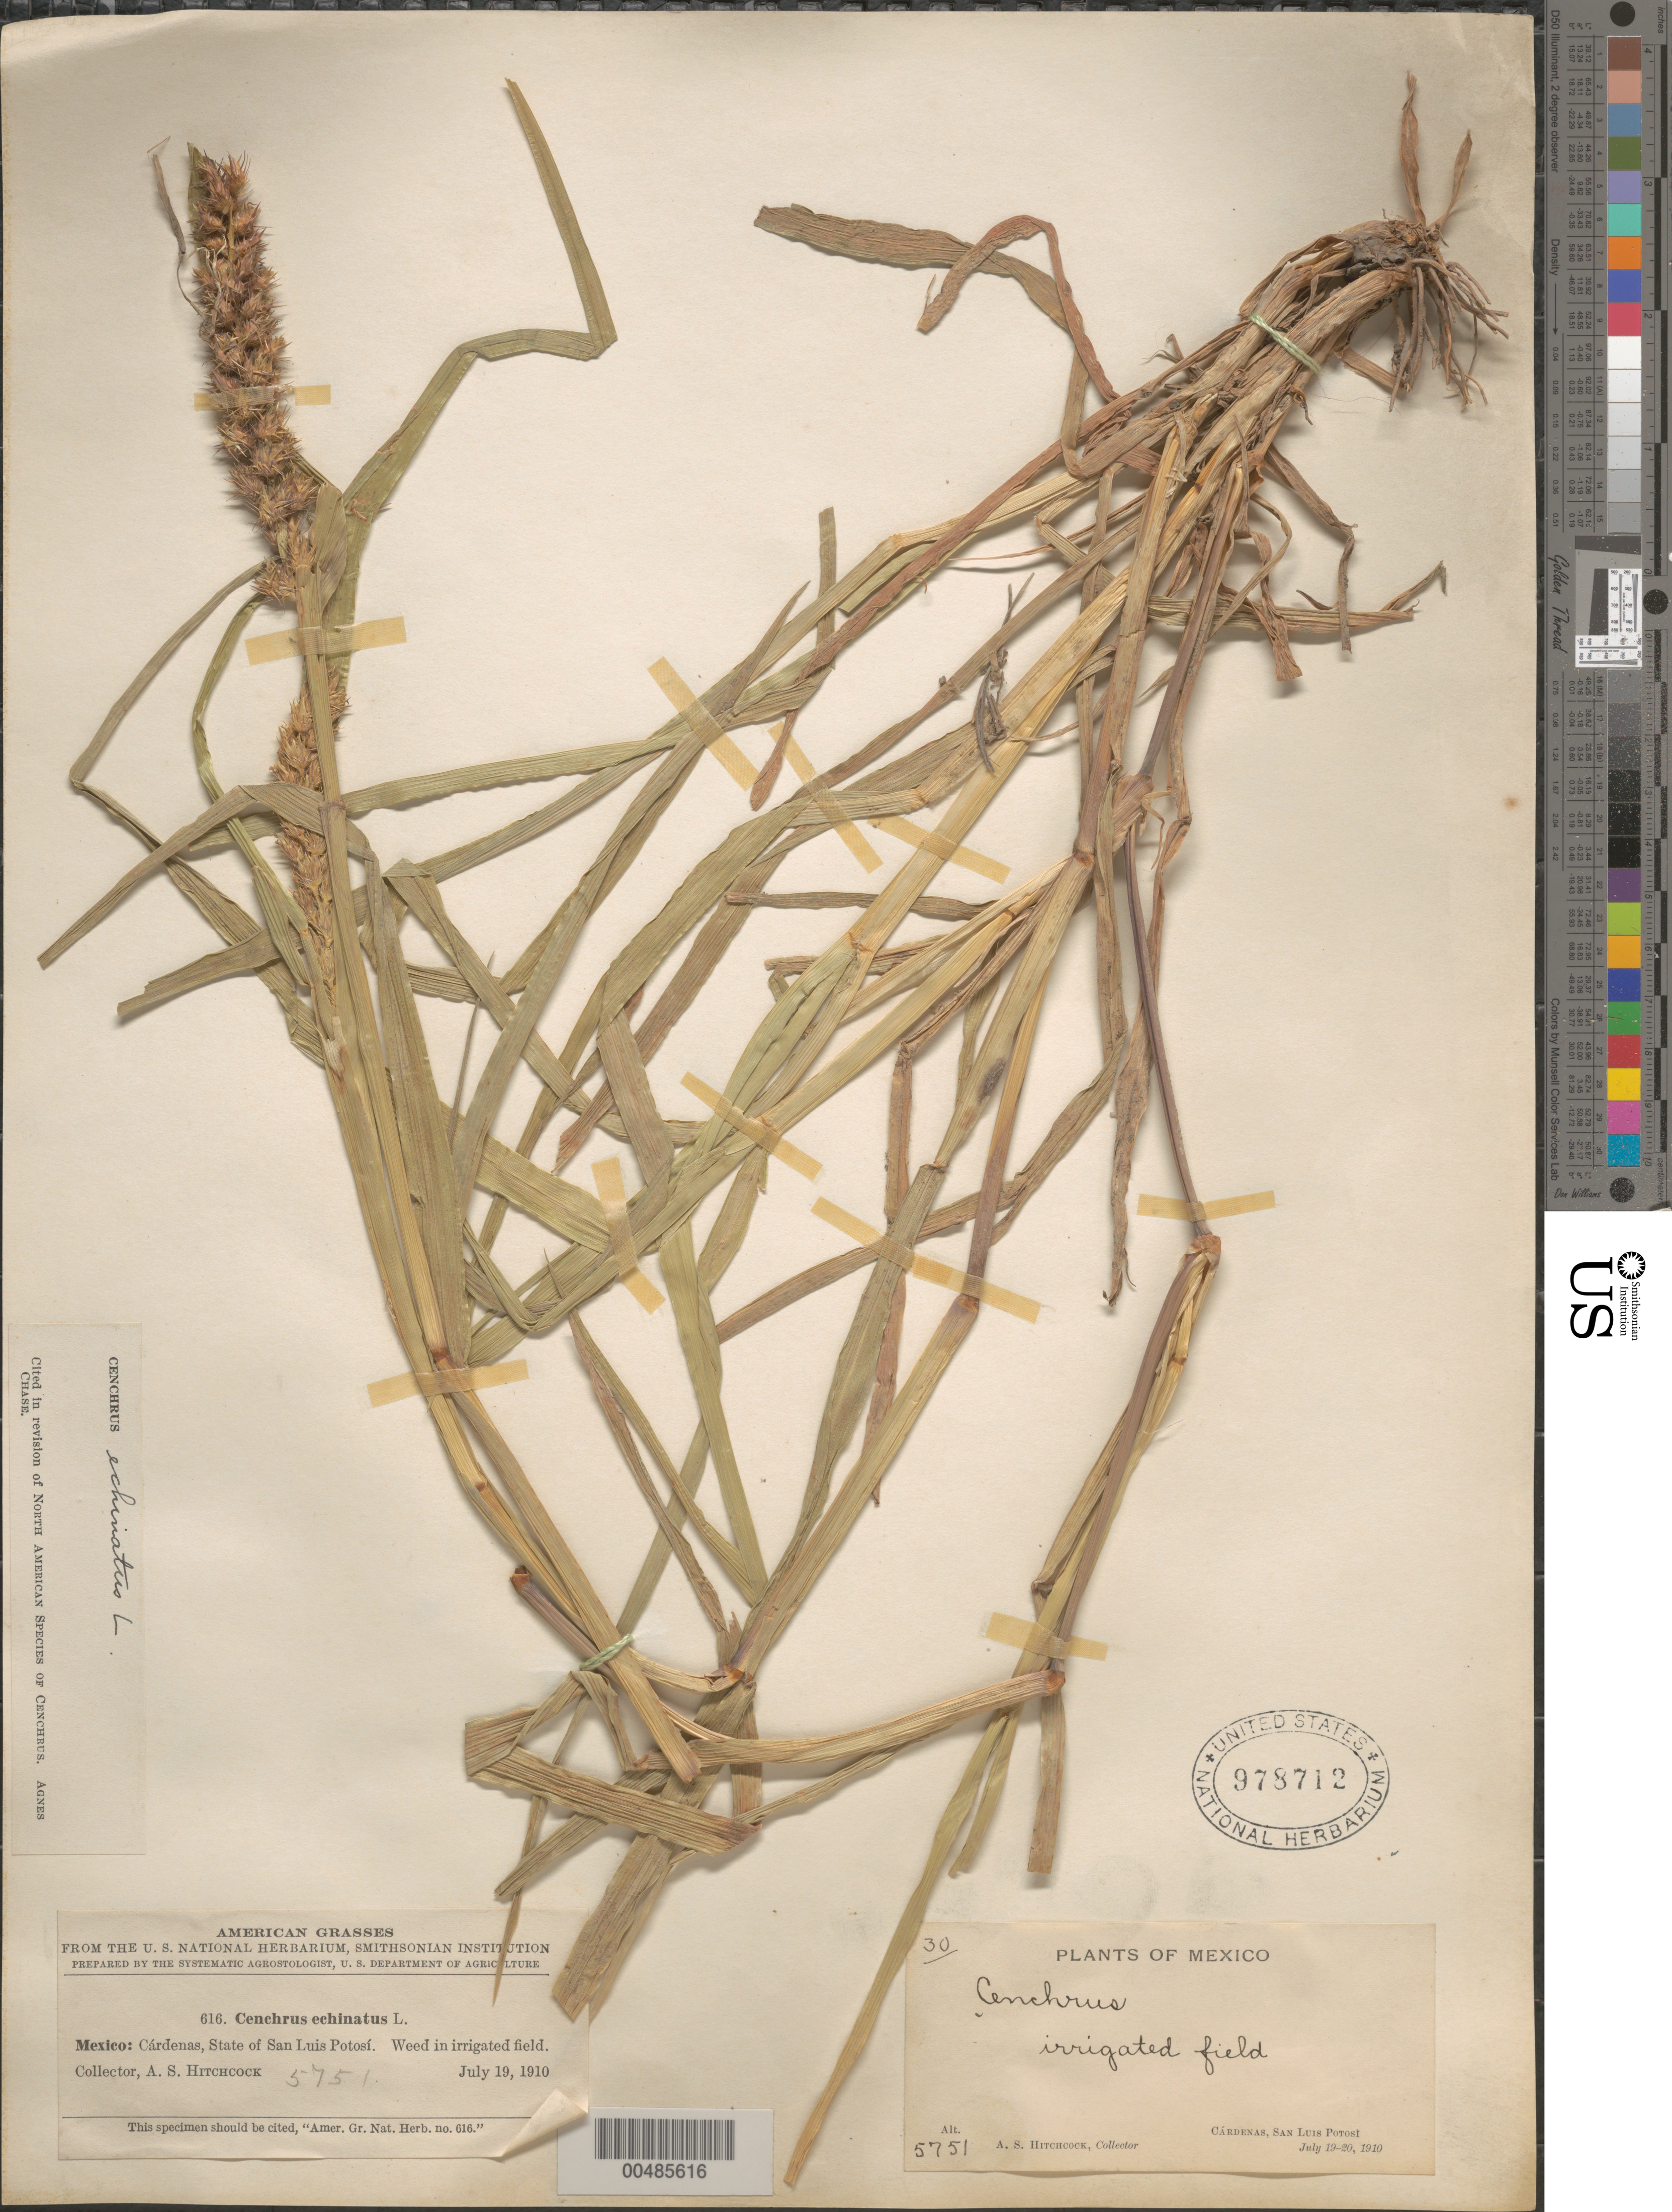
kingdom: Plantae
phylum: Tracheophyta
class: Liliopsida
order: Poales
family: Poaceae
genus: Cenchrus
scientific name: Cenchrus echinatus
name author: L.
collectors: A. S. Hitchcock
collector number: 5751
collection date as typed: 19 Jul 1910 to 20 Jul 1910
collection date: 1910-07-19/1910-07-20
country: Mexico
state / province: San Luis Potosi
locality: C rdenas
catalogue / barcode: US 978712